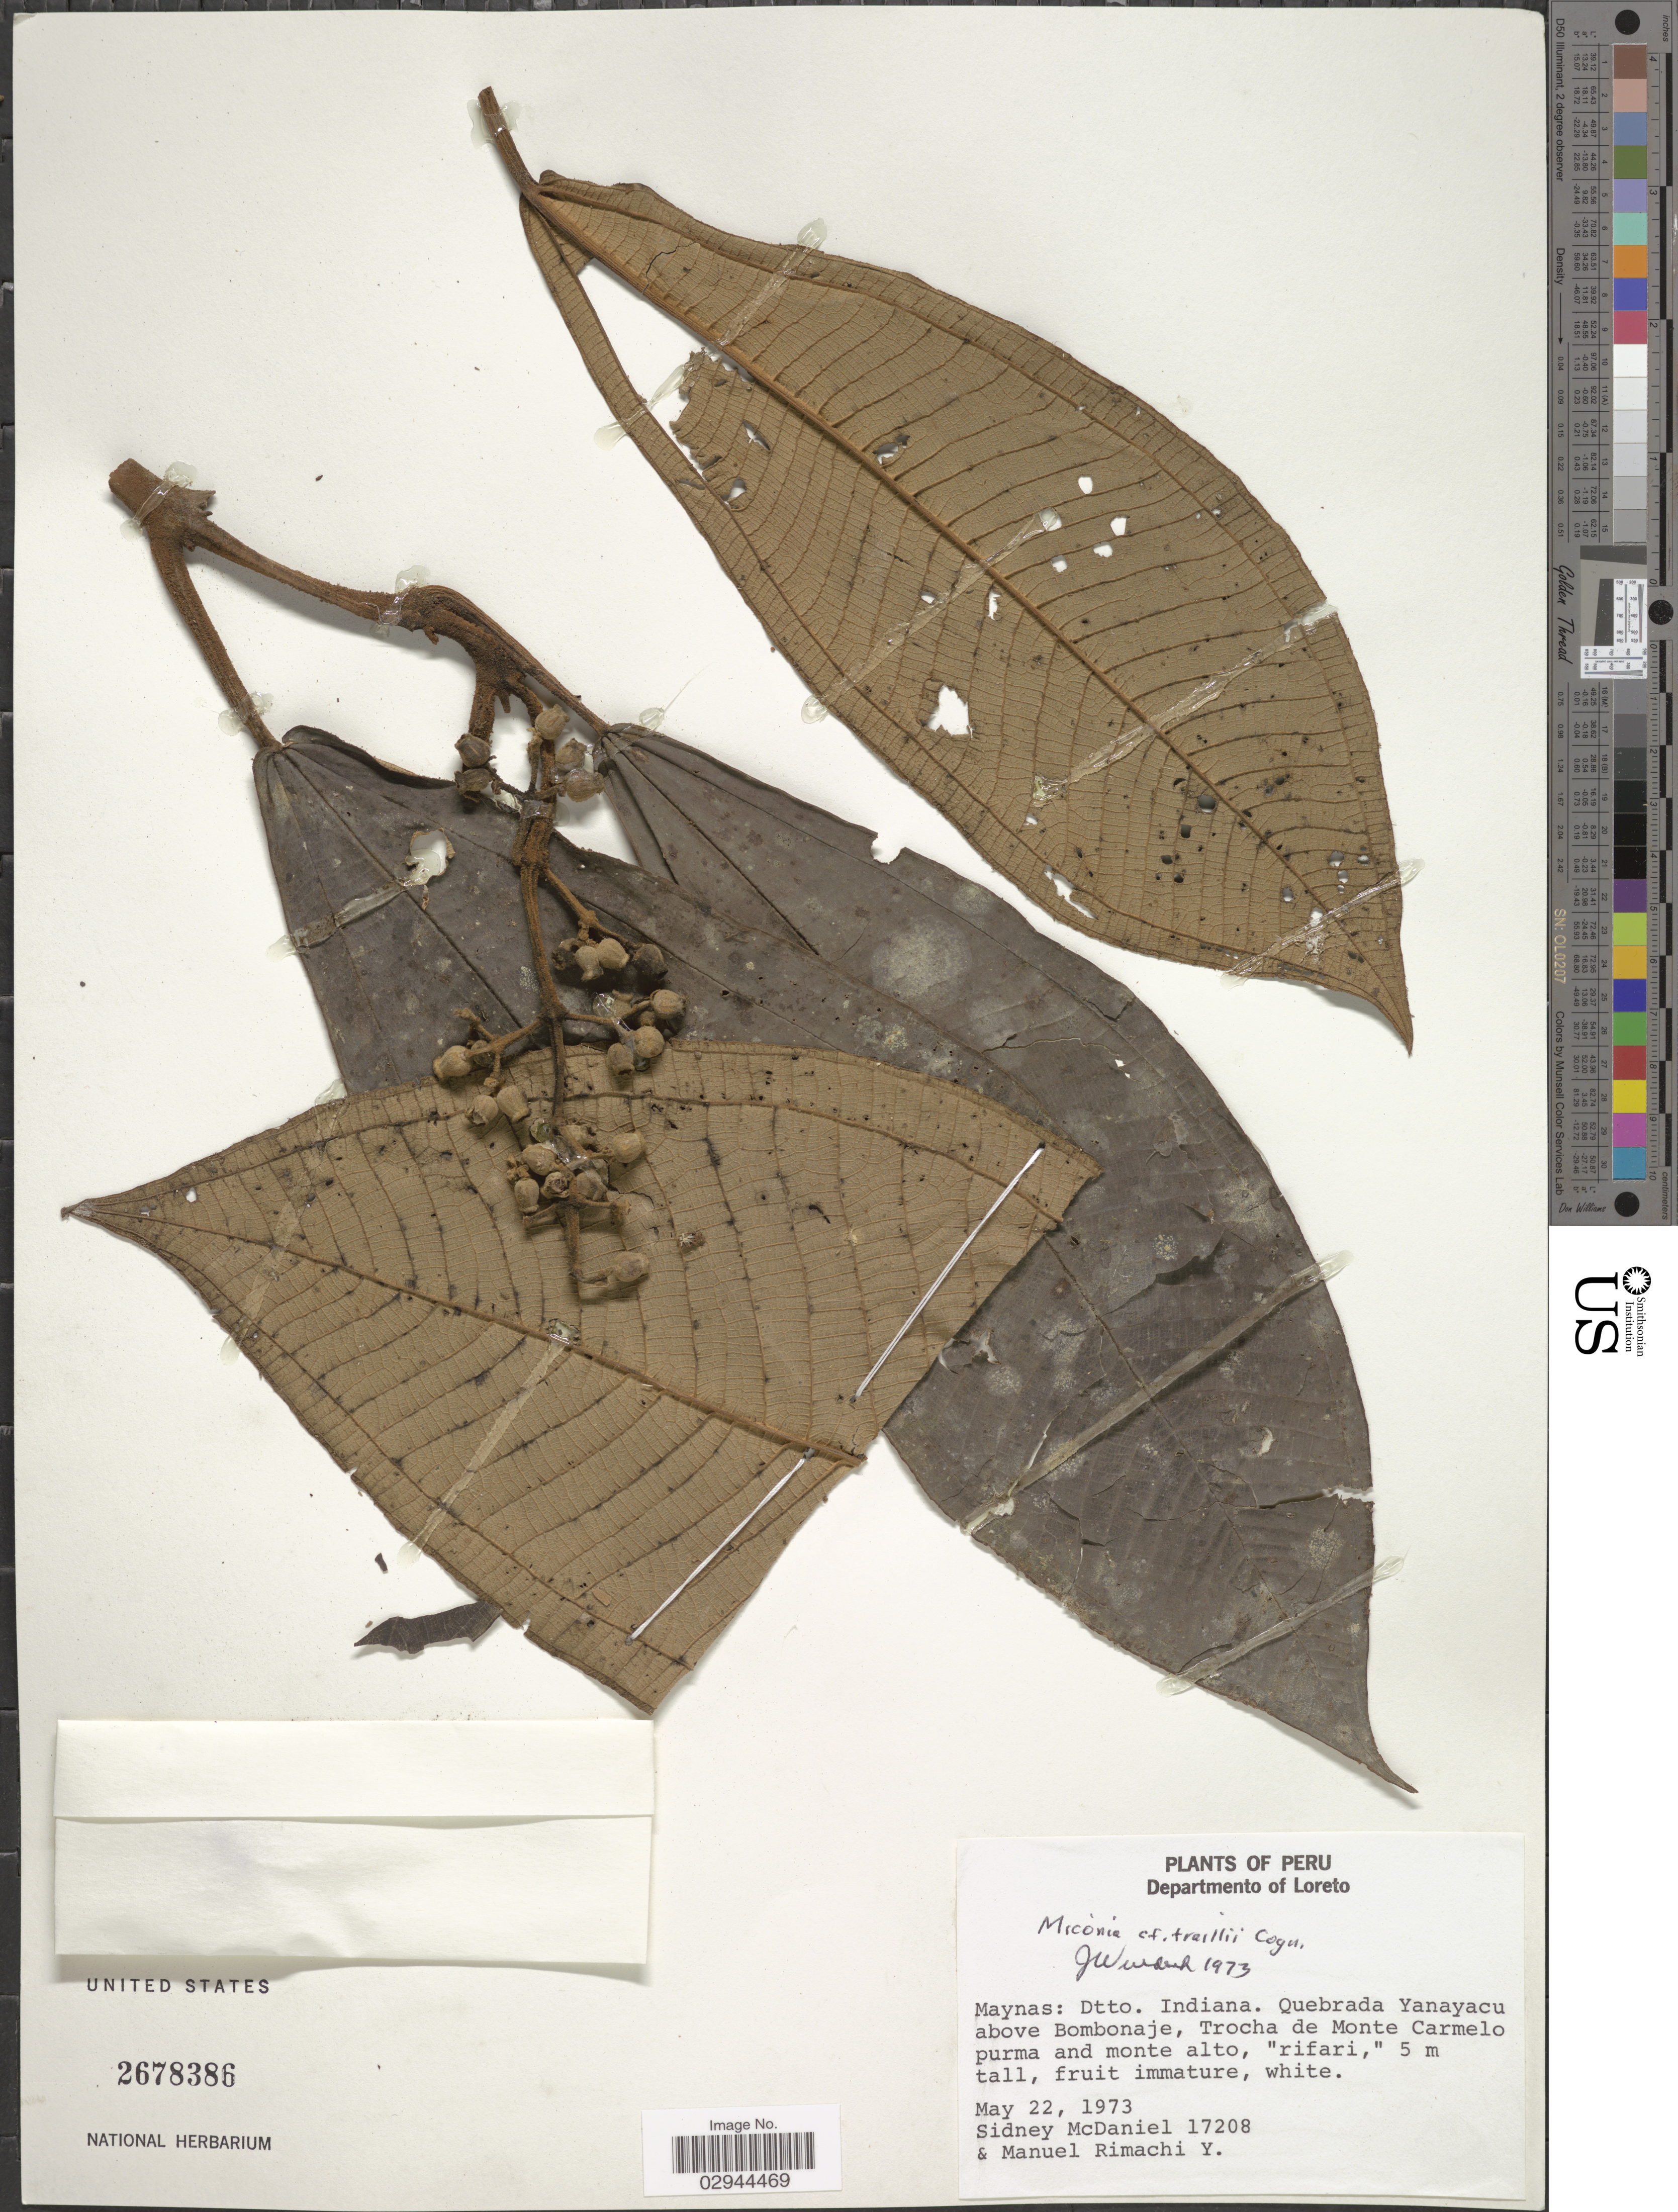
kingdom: Plantae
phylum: Tracheophyta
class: Magnoliopsida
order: Myrtales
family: Melastomataceae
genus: Miconia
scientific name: Miconia traillii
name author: Cogn.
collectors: S. McDaniel & M. Rimachi Y.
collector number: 17208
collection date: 1973-05-22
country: Peru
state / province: Loreto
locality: Departmento of Loreto. Maynas: Dtto. Indiana. Quebrada Yanayacu above Bombonaje, Trocha de Monte Carmelo.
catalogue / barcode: US 2678386